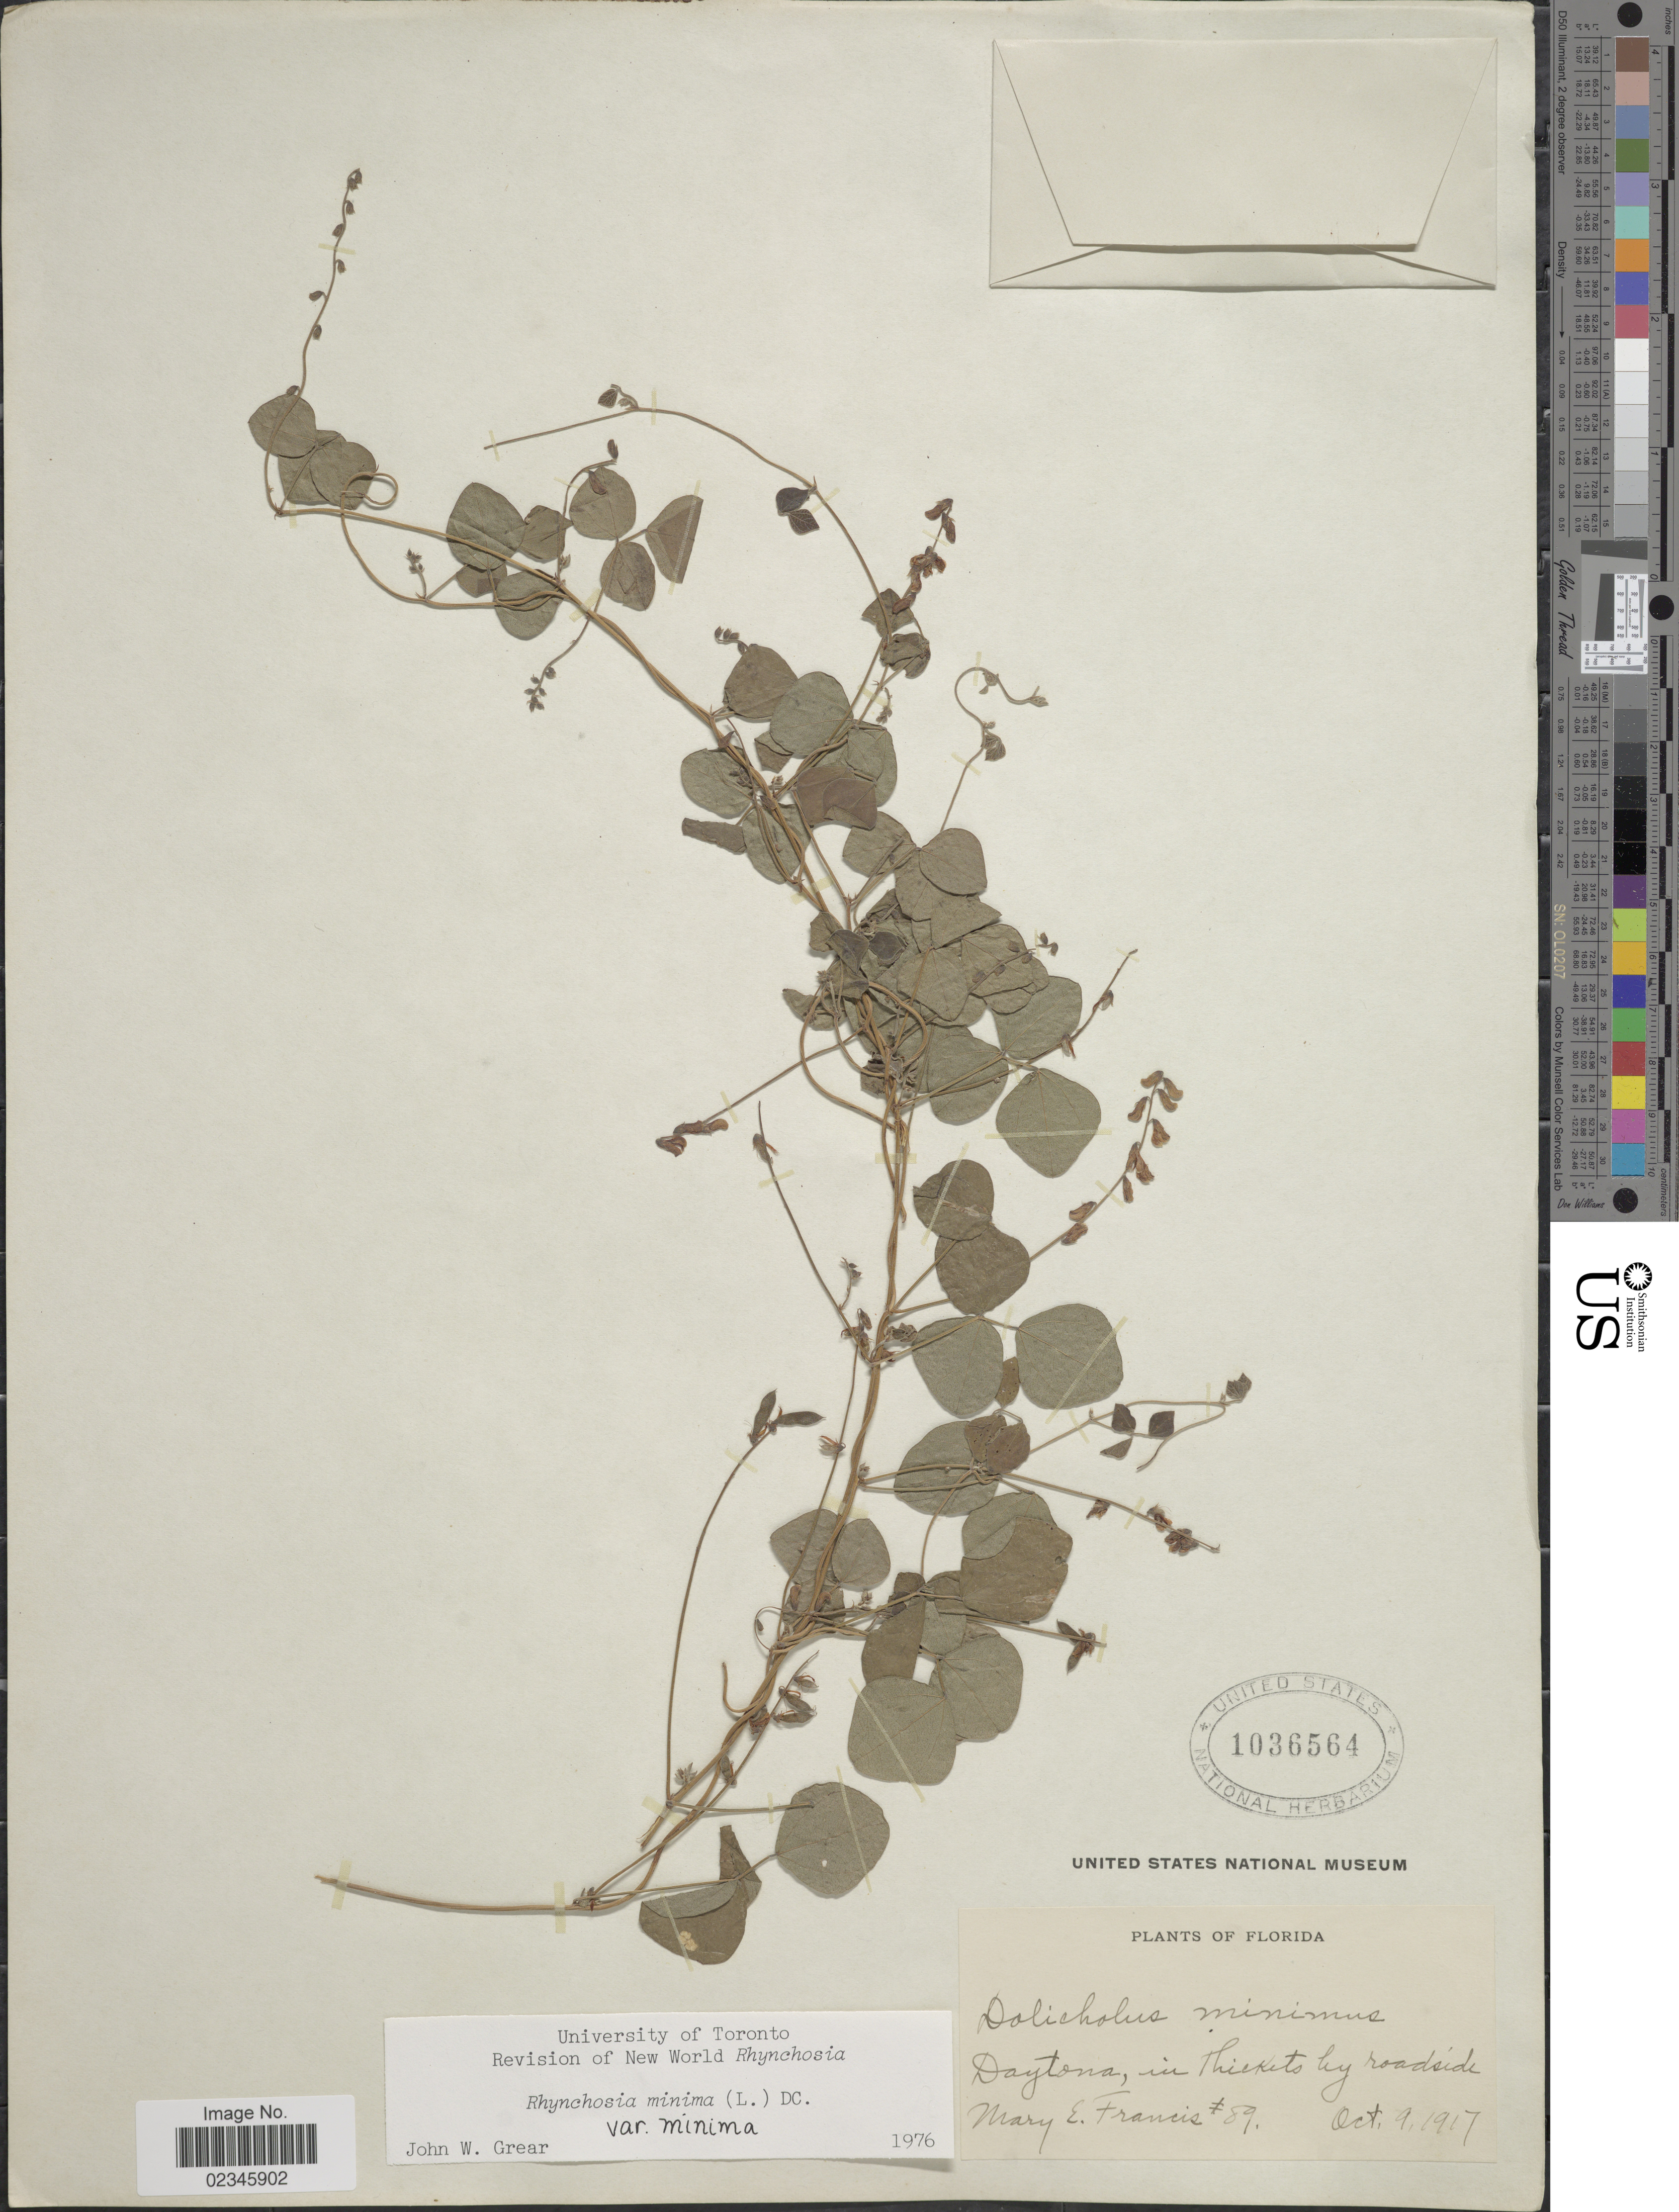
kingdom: Plantae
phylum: Tracheophyta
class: Magnoliopsida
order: Fabales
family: Fabaceae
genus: Rhynchosia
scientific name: Rhynchosia minima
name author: (L.) DC.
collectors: M. E. Francis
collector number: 89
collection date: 1917-10-09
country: United States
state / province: Florida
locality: Daytona, in thickets by roadside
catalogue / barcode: US 1036564